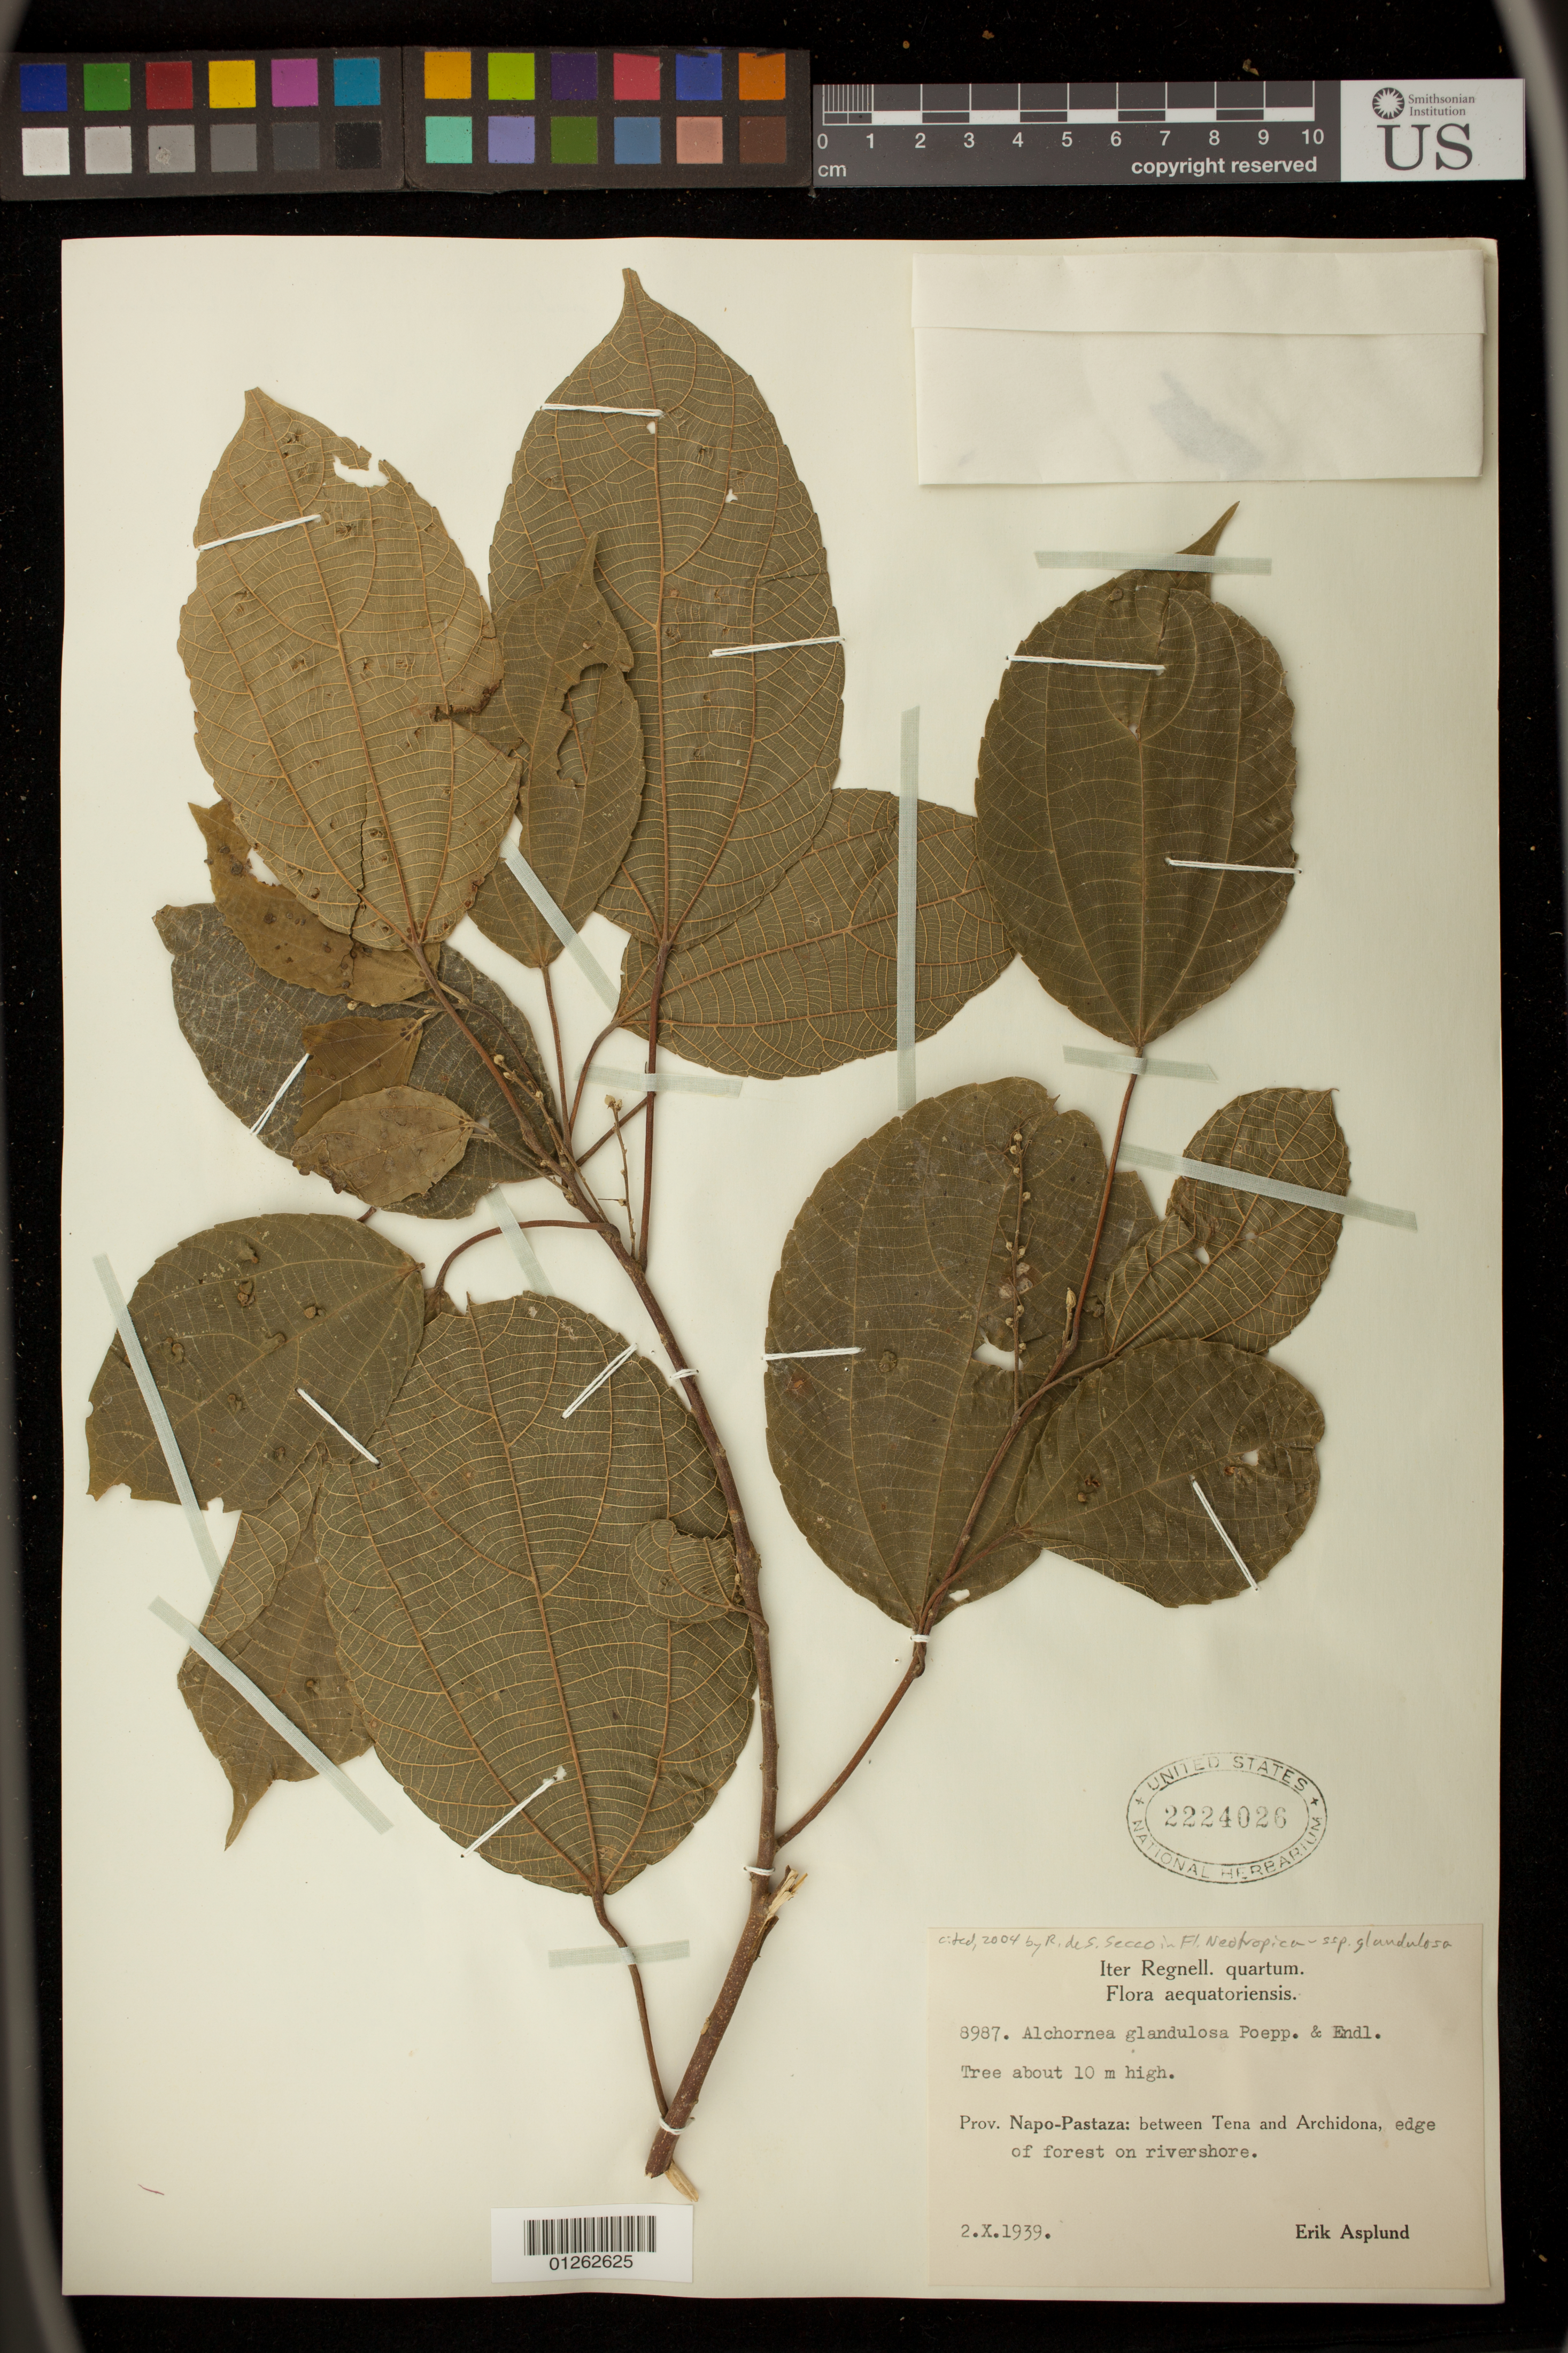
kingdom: Plantae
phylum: Tracheophyta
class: Magnoliopsida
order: Malpighiales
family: Euphorbiaceae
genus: Alchornea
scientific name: Alchornea glandulosa subsp. glandulosa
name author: Poepp.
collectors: E. Asplund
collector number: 8987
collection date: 1939-10-02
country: Ecuador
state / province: Napo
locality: Prov. Napo-Pastaza: between Tena and Archidona, edge of forest on rivershore.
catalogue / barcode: US 2224026